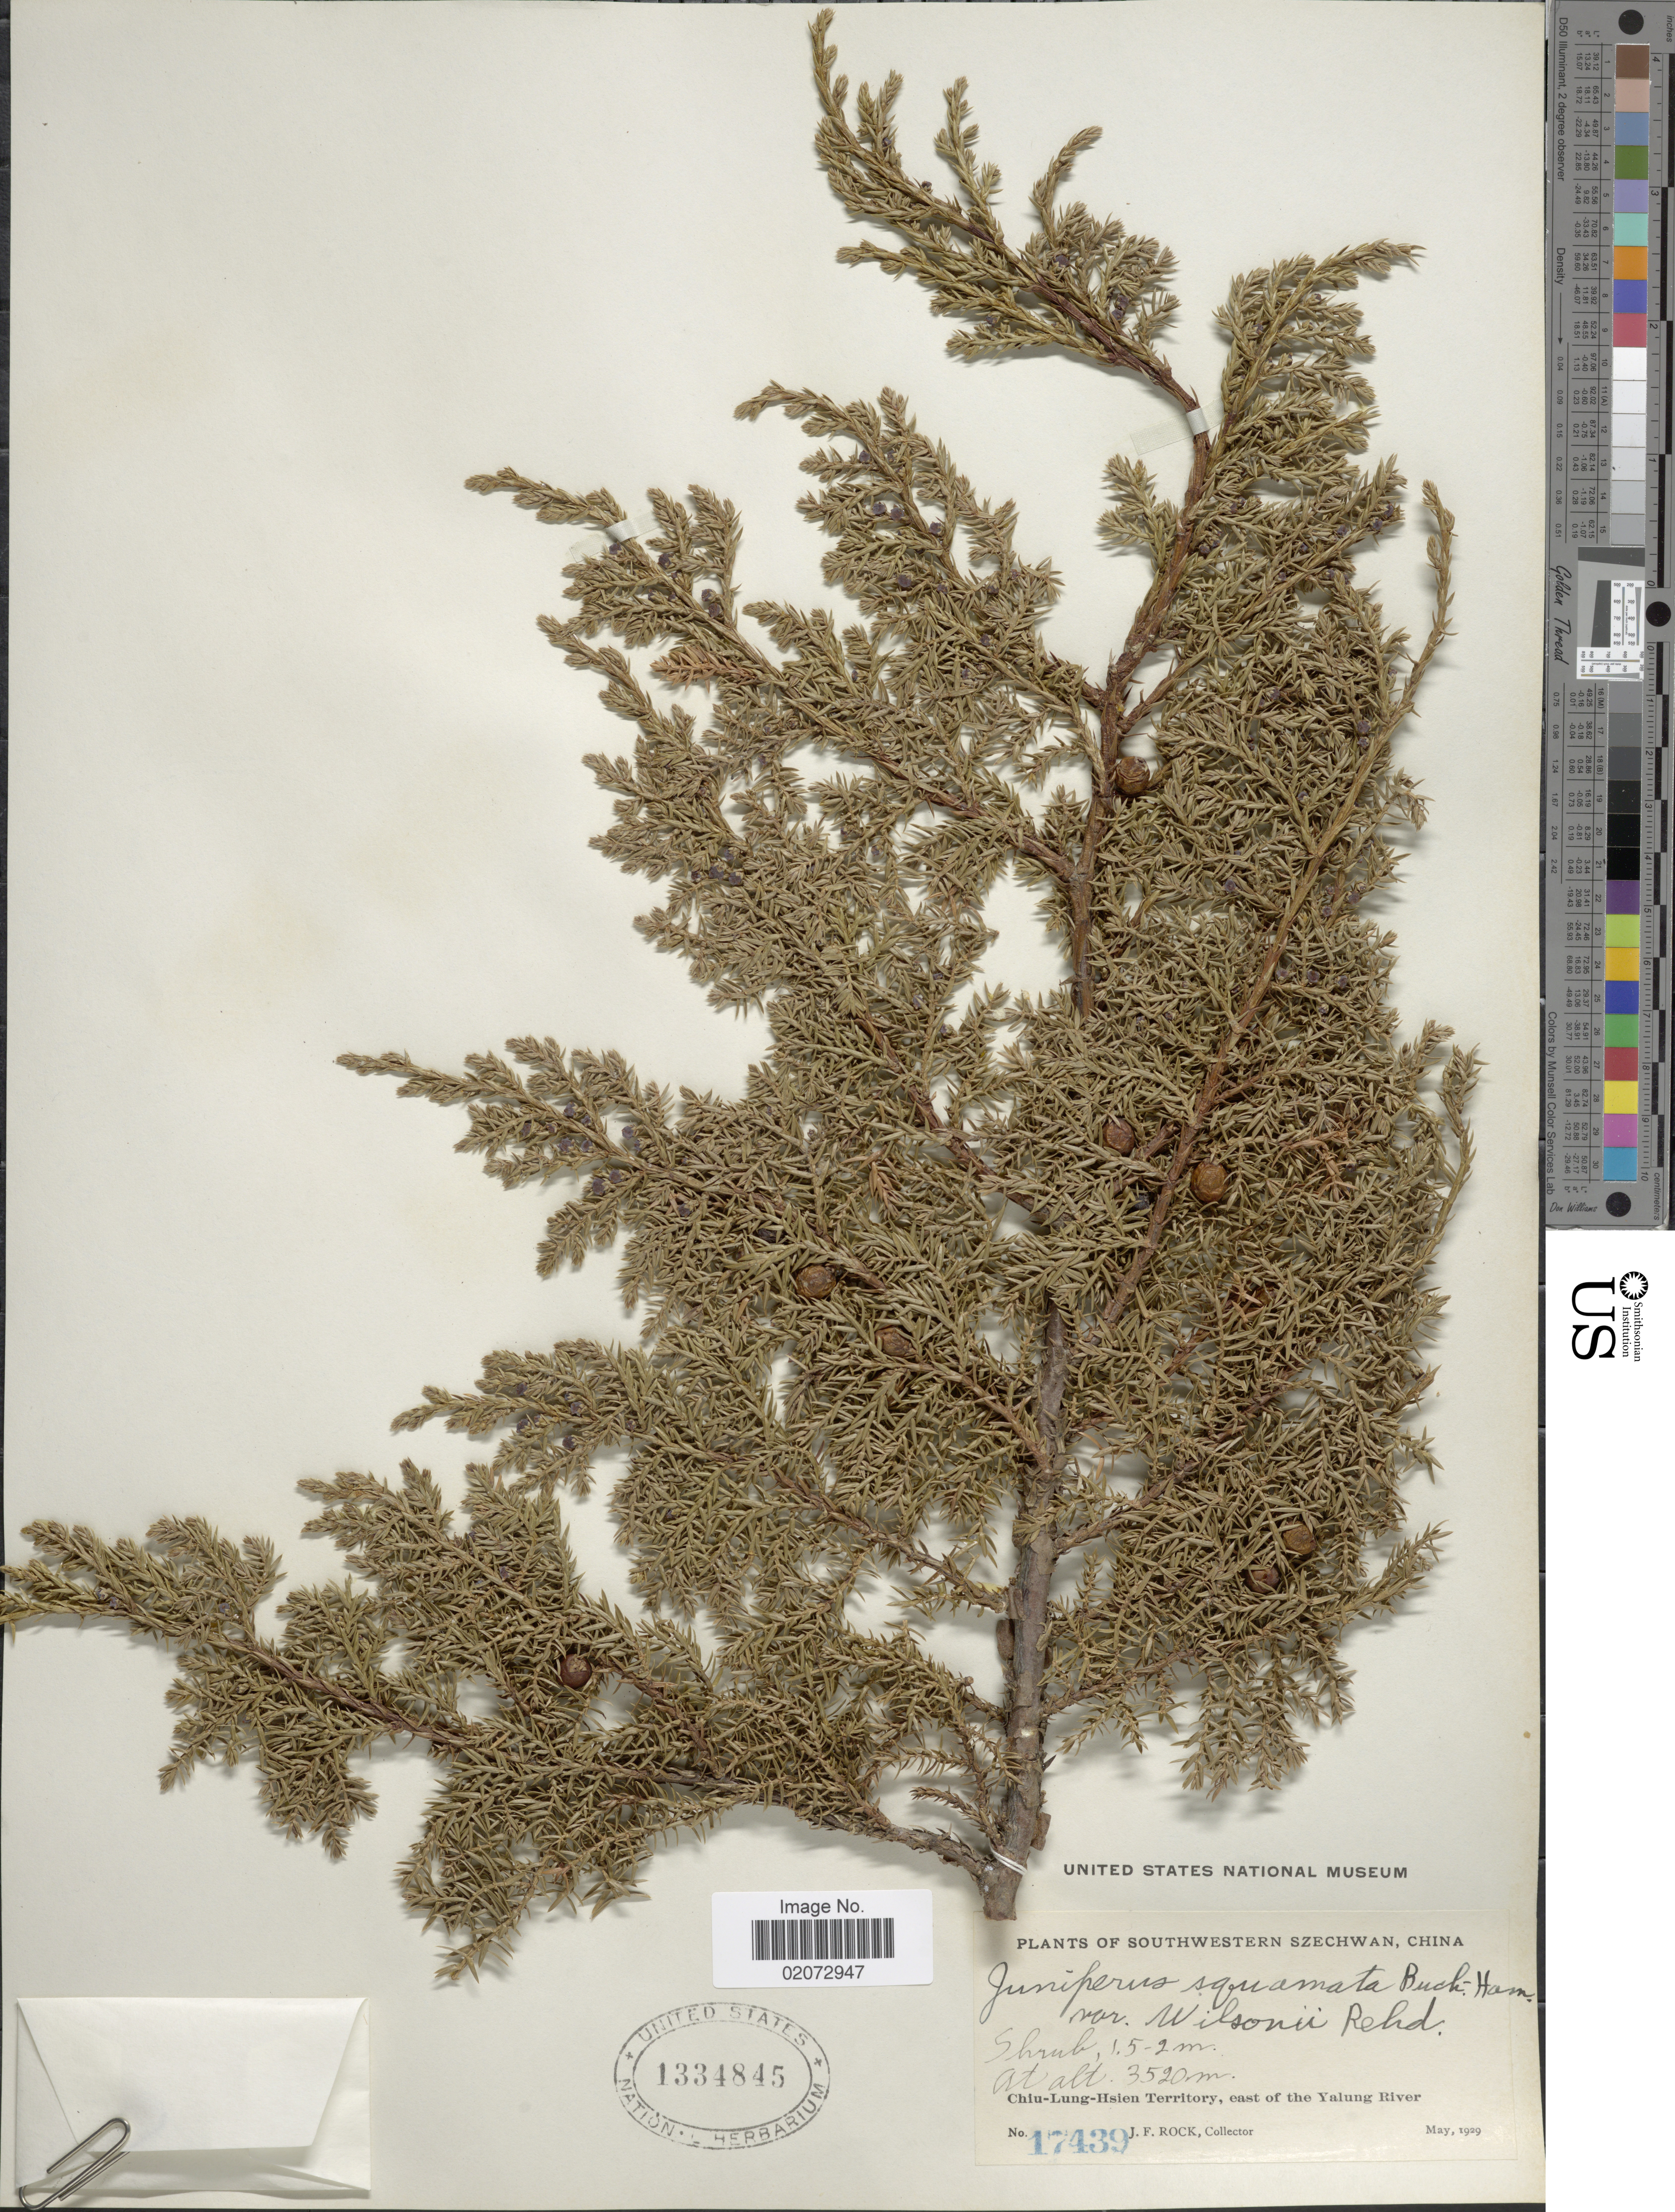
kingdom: Plantae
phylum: Tracheophyta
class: Pinopsida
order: Pinales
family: Cupressaceae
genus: Juniperus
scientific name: Juniperus squamata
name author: Buch.-Ham. ex D. Don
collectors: J. Rock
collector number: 17439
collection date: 1929-05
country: China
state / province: Sichuan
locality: Southwestern Szechwan, China. Chiu-Lung-Hsien Territory, east of the Yalung River.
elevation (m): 3520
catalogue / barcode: US 1334845